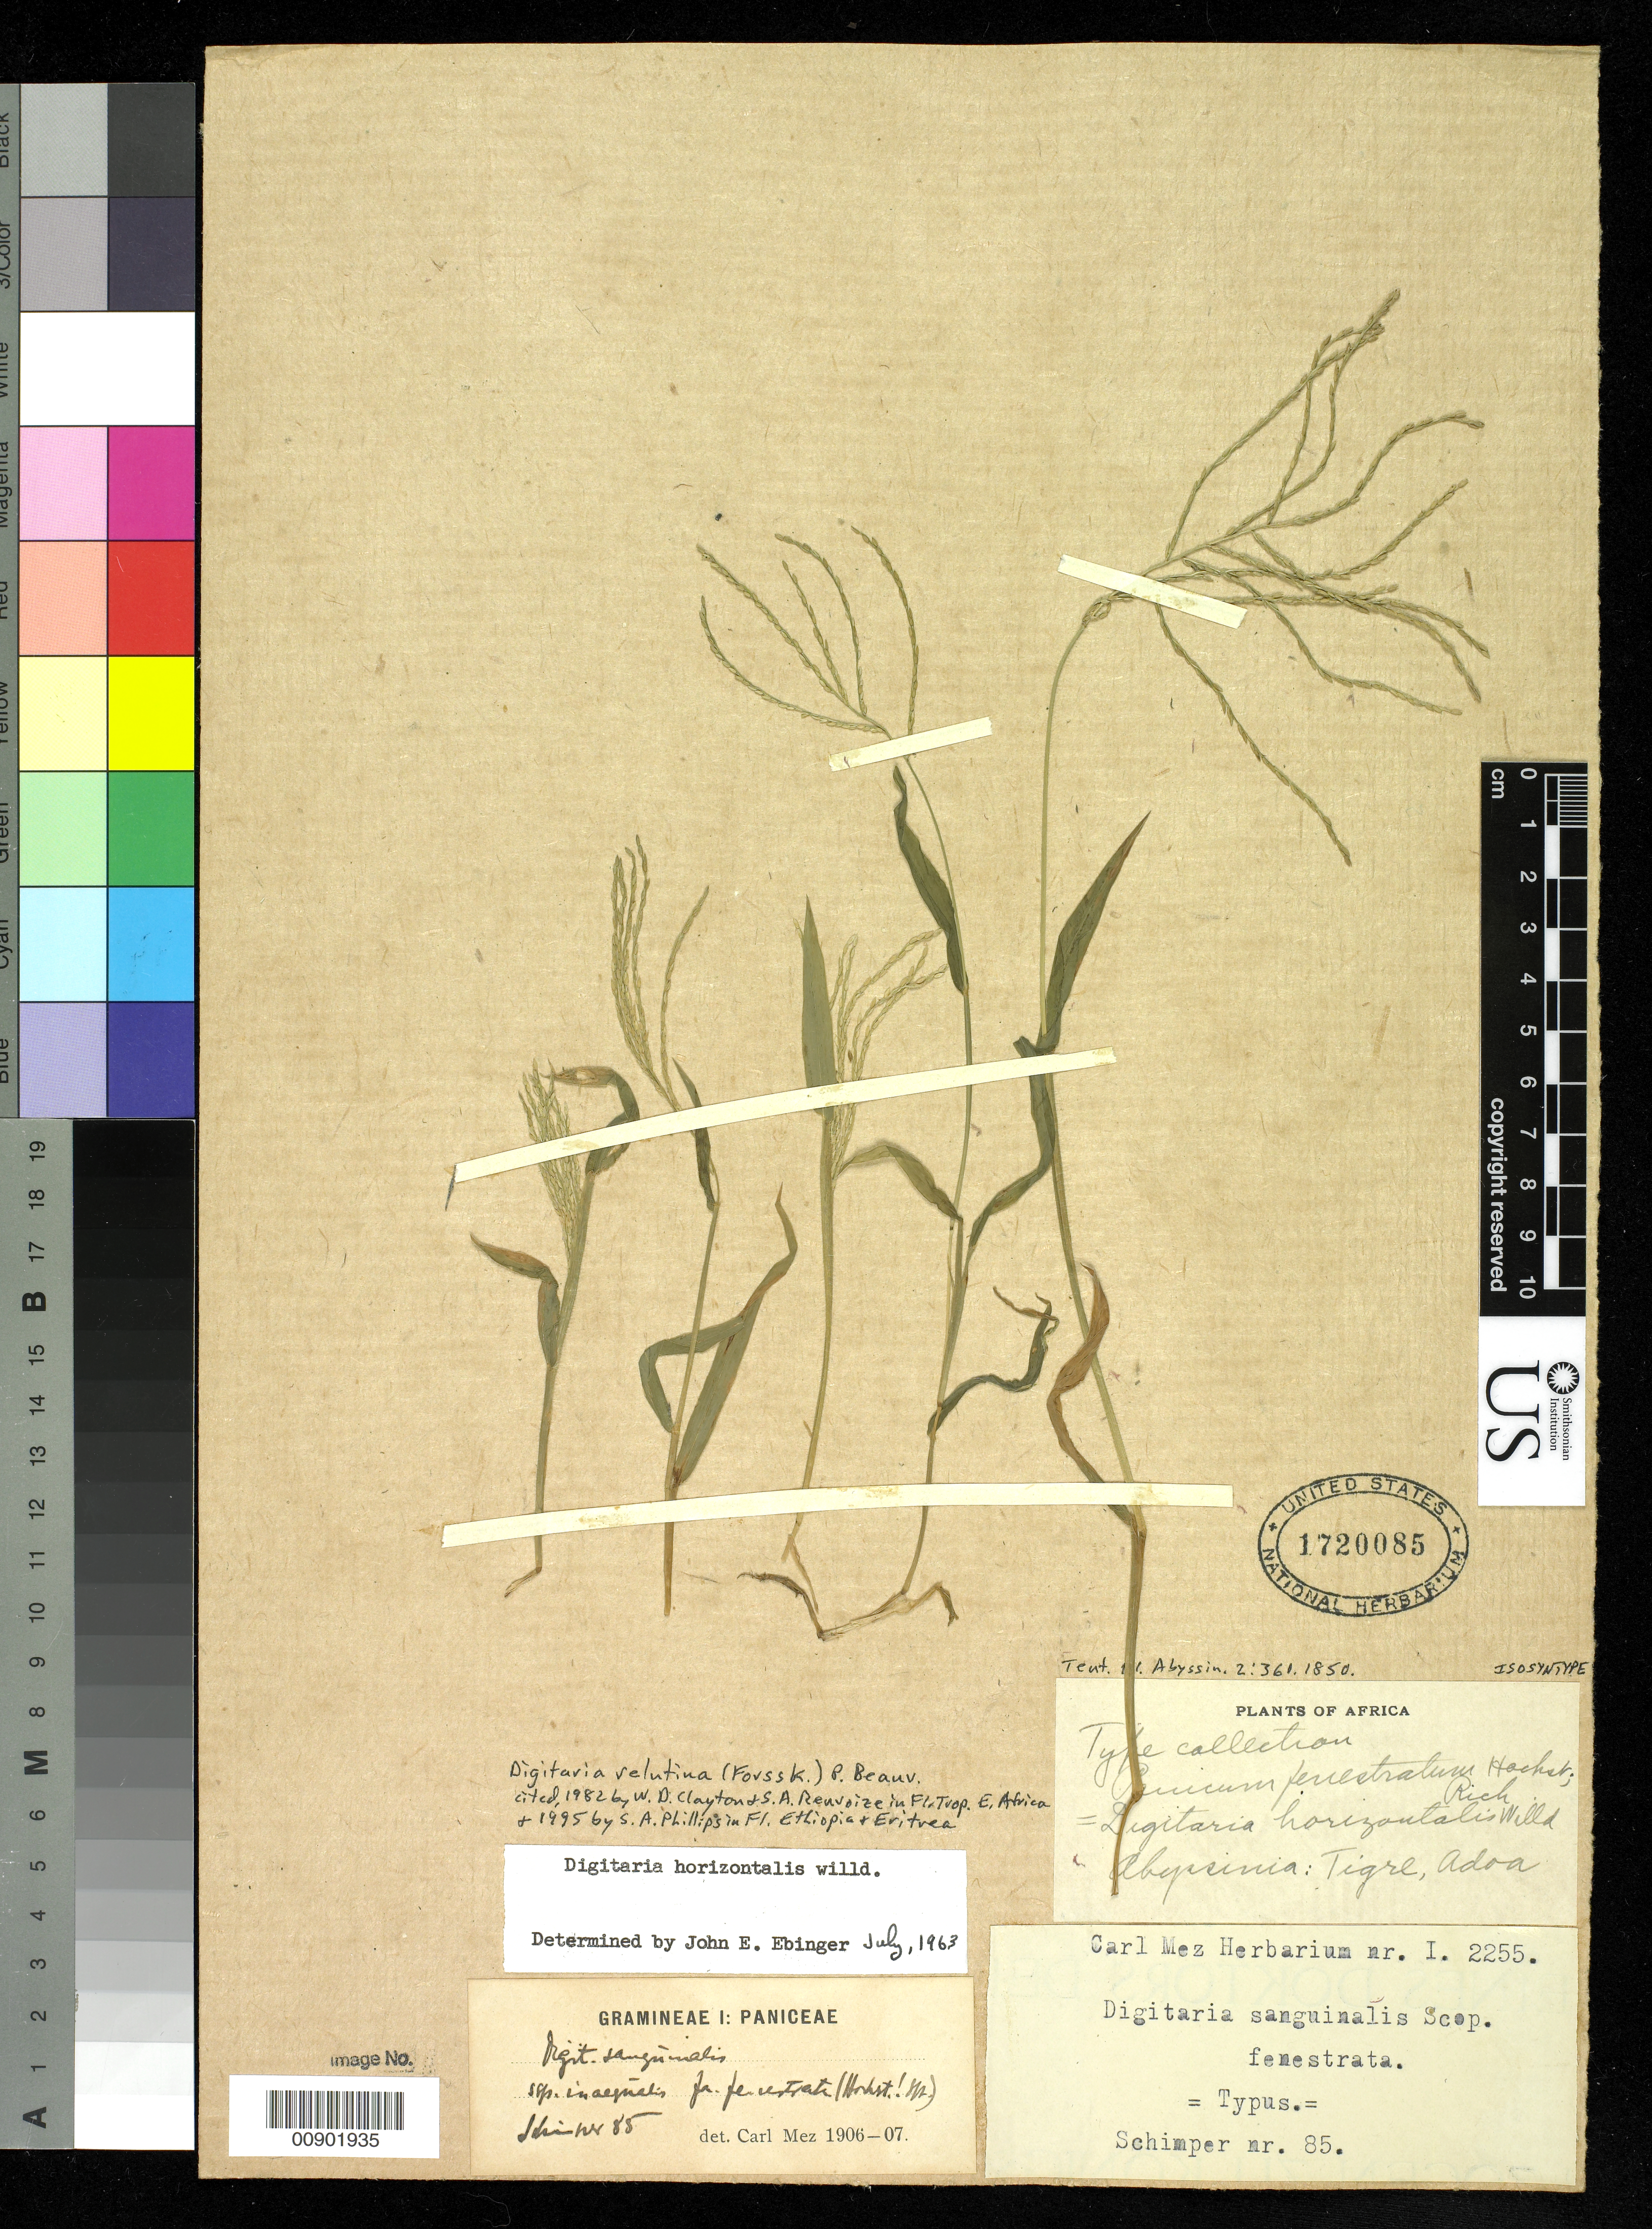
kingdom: Plantae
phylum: Tracheophyta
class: Liliopsida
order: Poales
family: Poaceae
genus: Panicum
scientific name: Panicum fenestratum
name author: Hochst. ex A. Rich.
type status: Isolectotype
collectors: G. W. Schimper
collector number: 85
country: Ethiopia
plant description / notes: Currently accepted name as cited by W.D. Clayton & S.A. Renvoize in Fl. Trop. E. Africa (1982) & by S.A. Phillips in Fl. Ethiopia & Eritrea (1995).; Carl Mez Herbarium nr. I. 2255.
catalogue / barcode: US 1720085